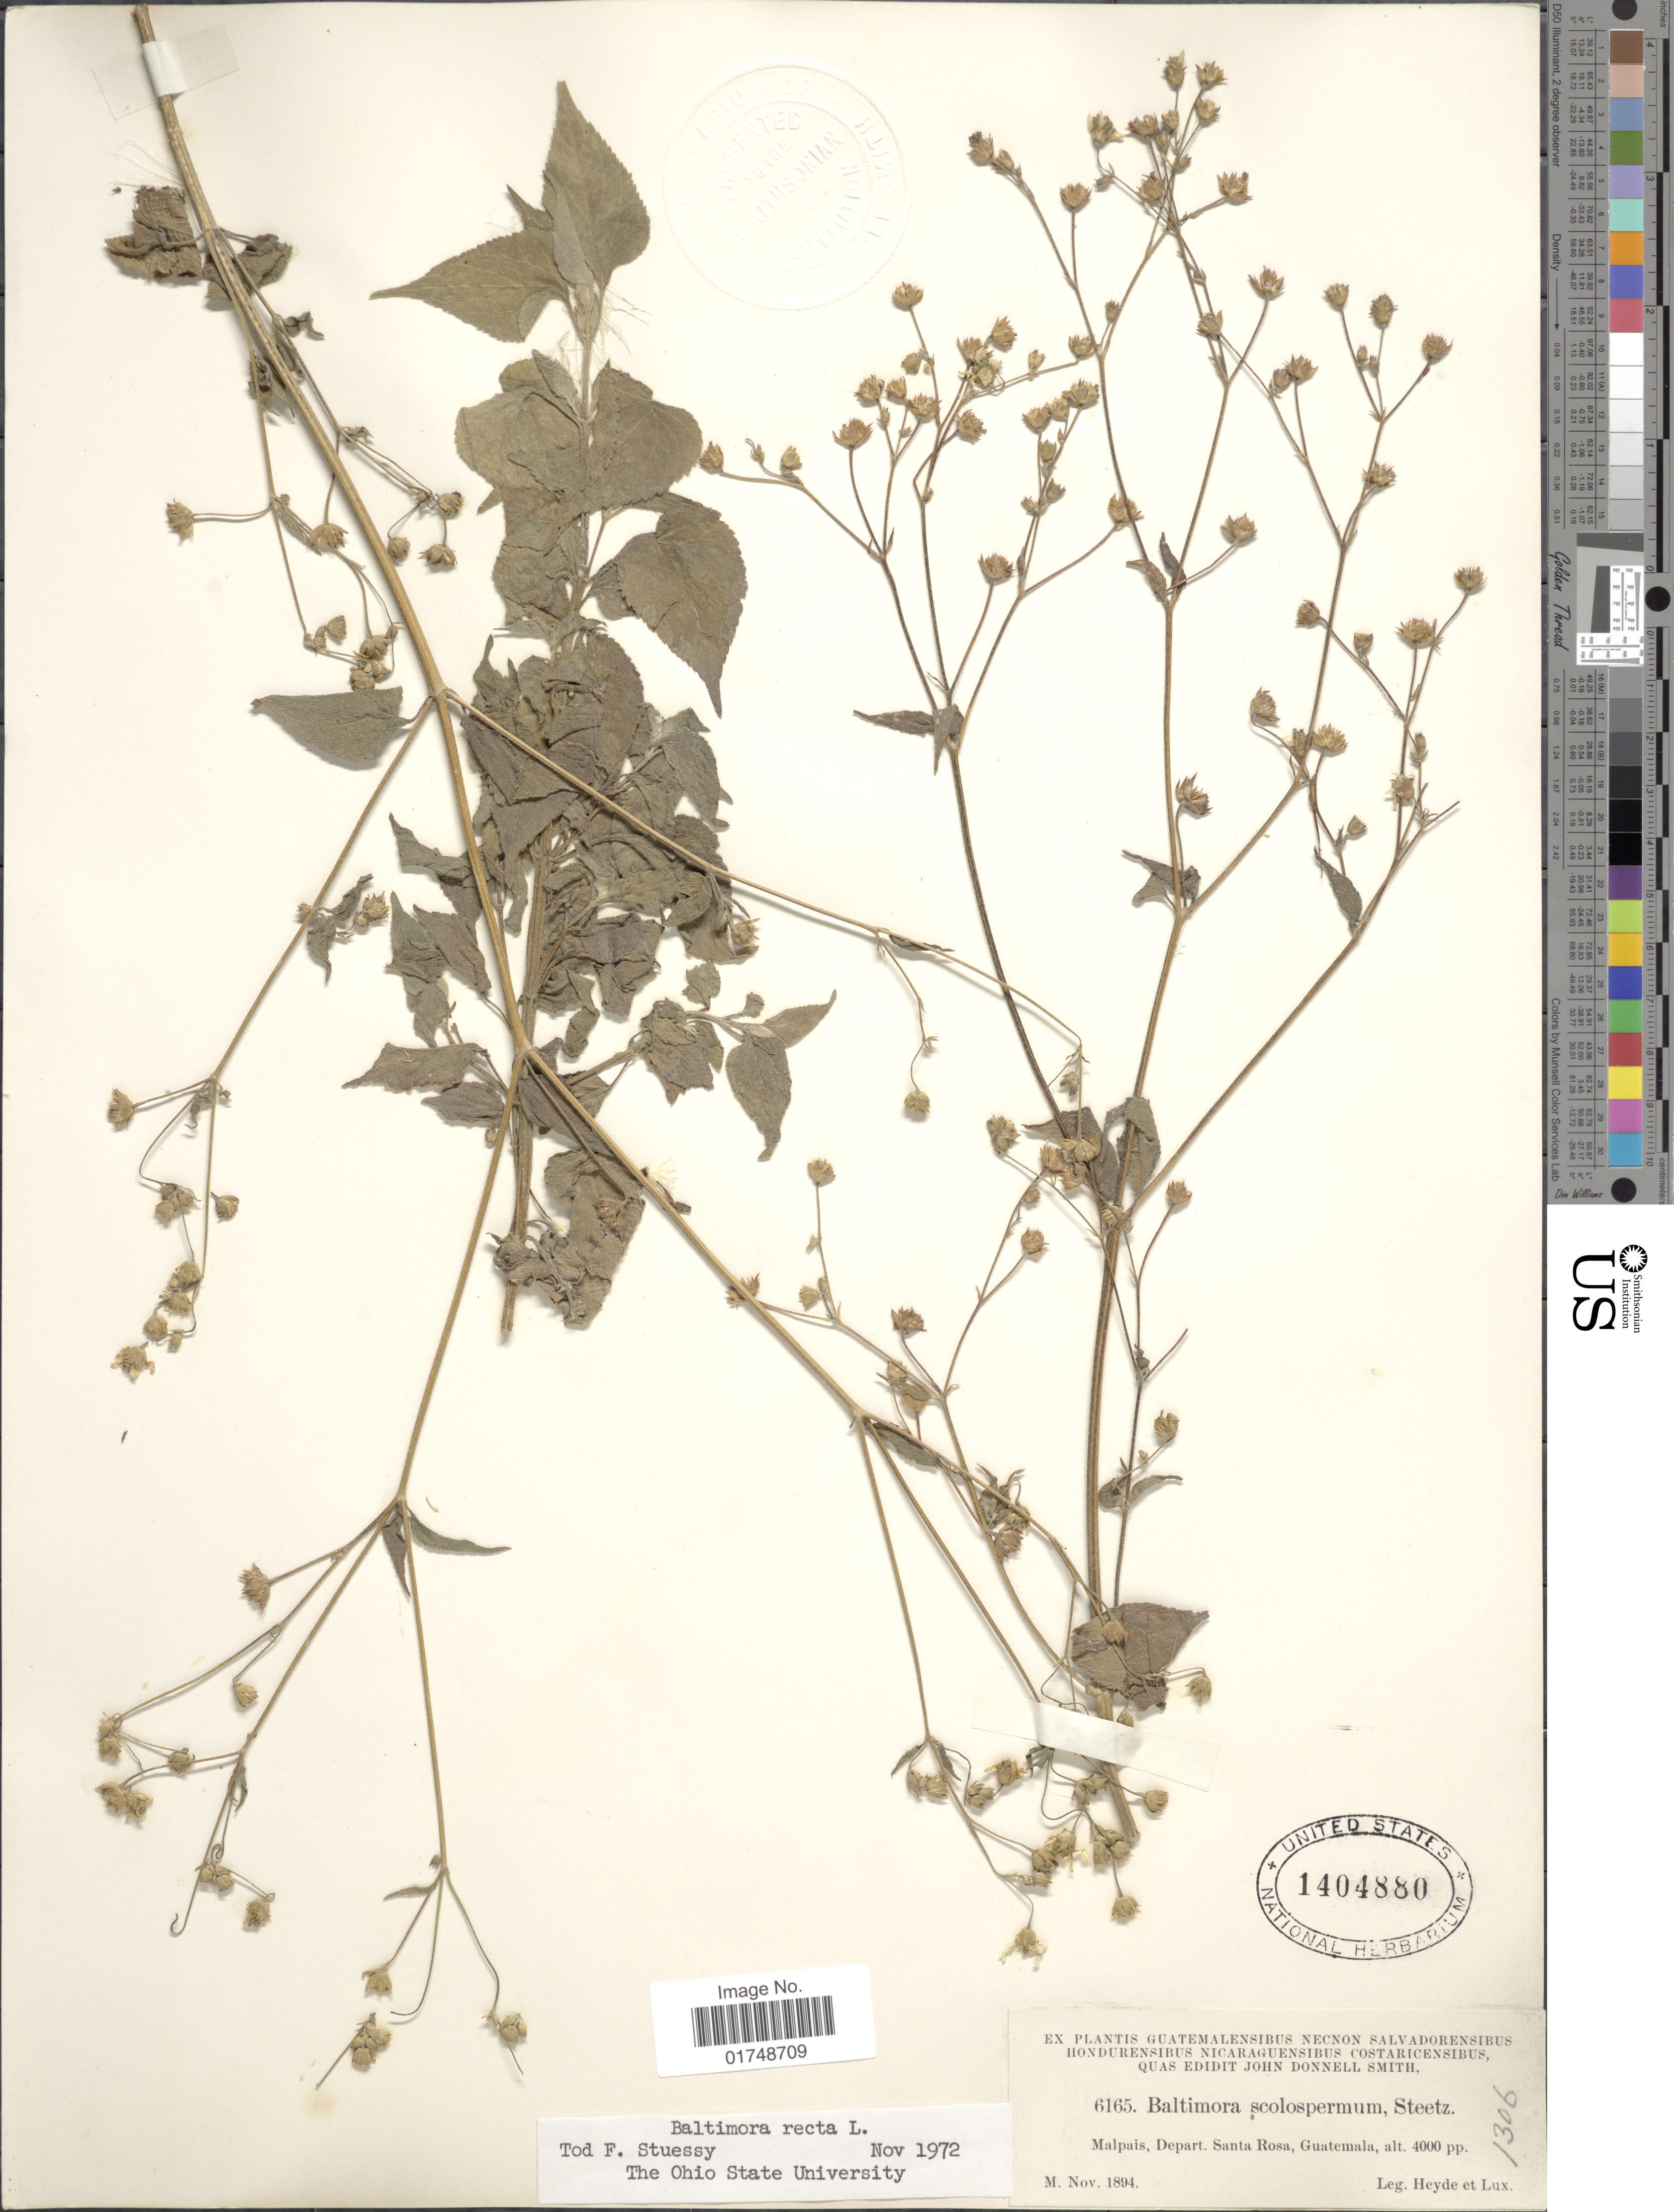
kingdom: Plantae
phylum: Tracheophyta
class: Magnoliopsida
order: Asterales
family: Asteraceae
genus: Baltimora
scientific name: Baltimora recta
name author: L.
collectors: E. T. Heyde & E. Lux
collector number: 6165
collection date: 1894-11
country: Guatemala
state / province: Santa Rosa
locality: Malpais, Depart. Santa Rosa.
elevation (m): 1219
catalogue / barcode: US 1404880